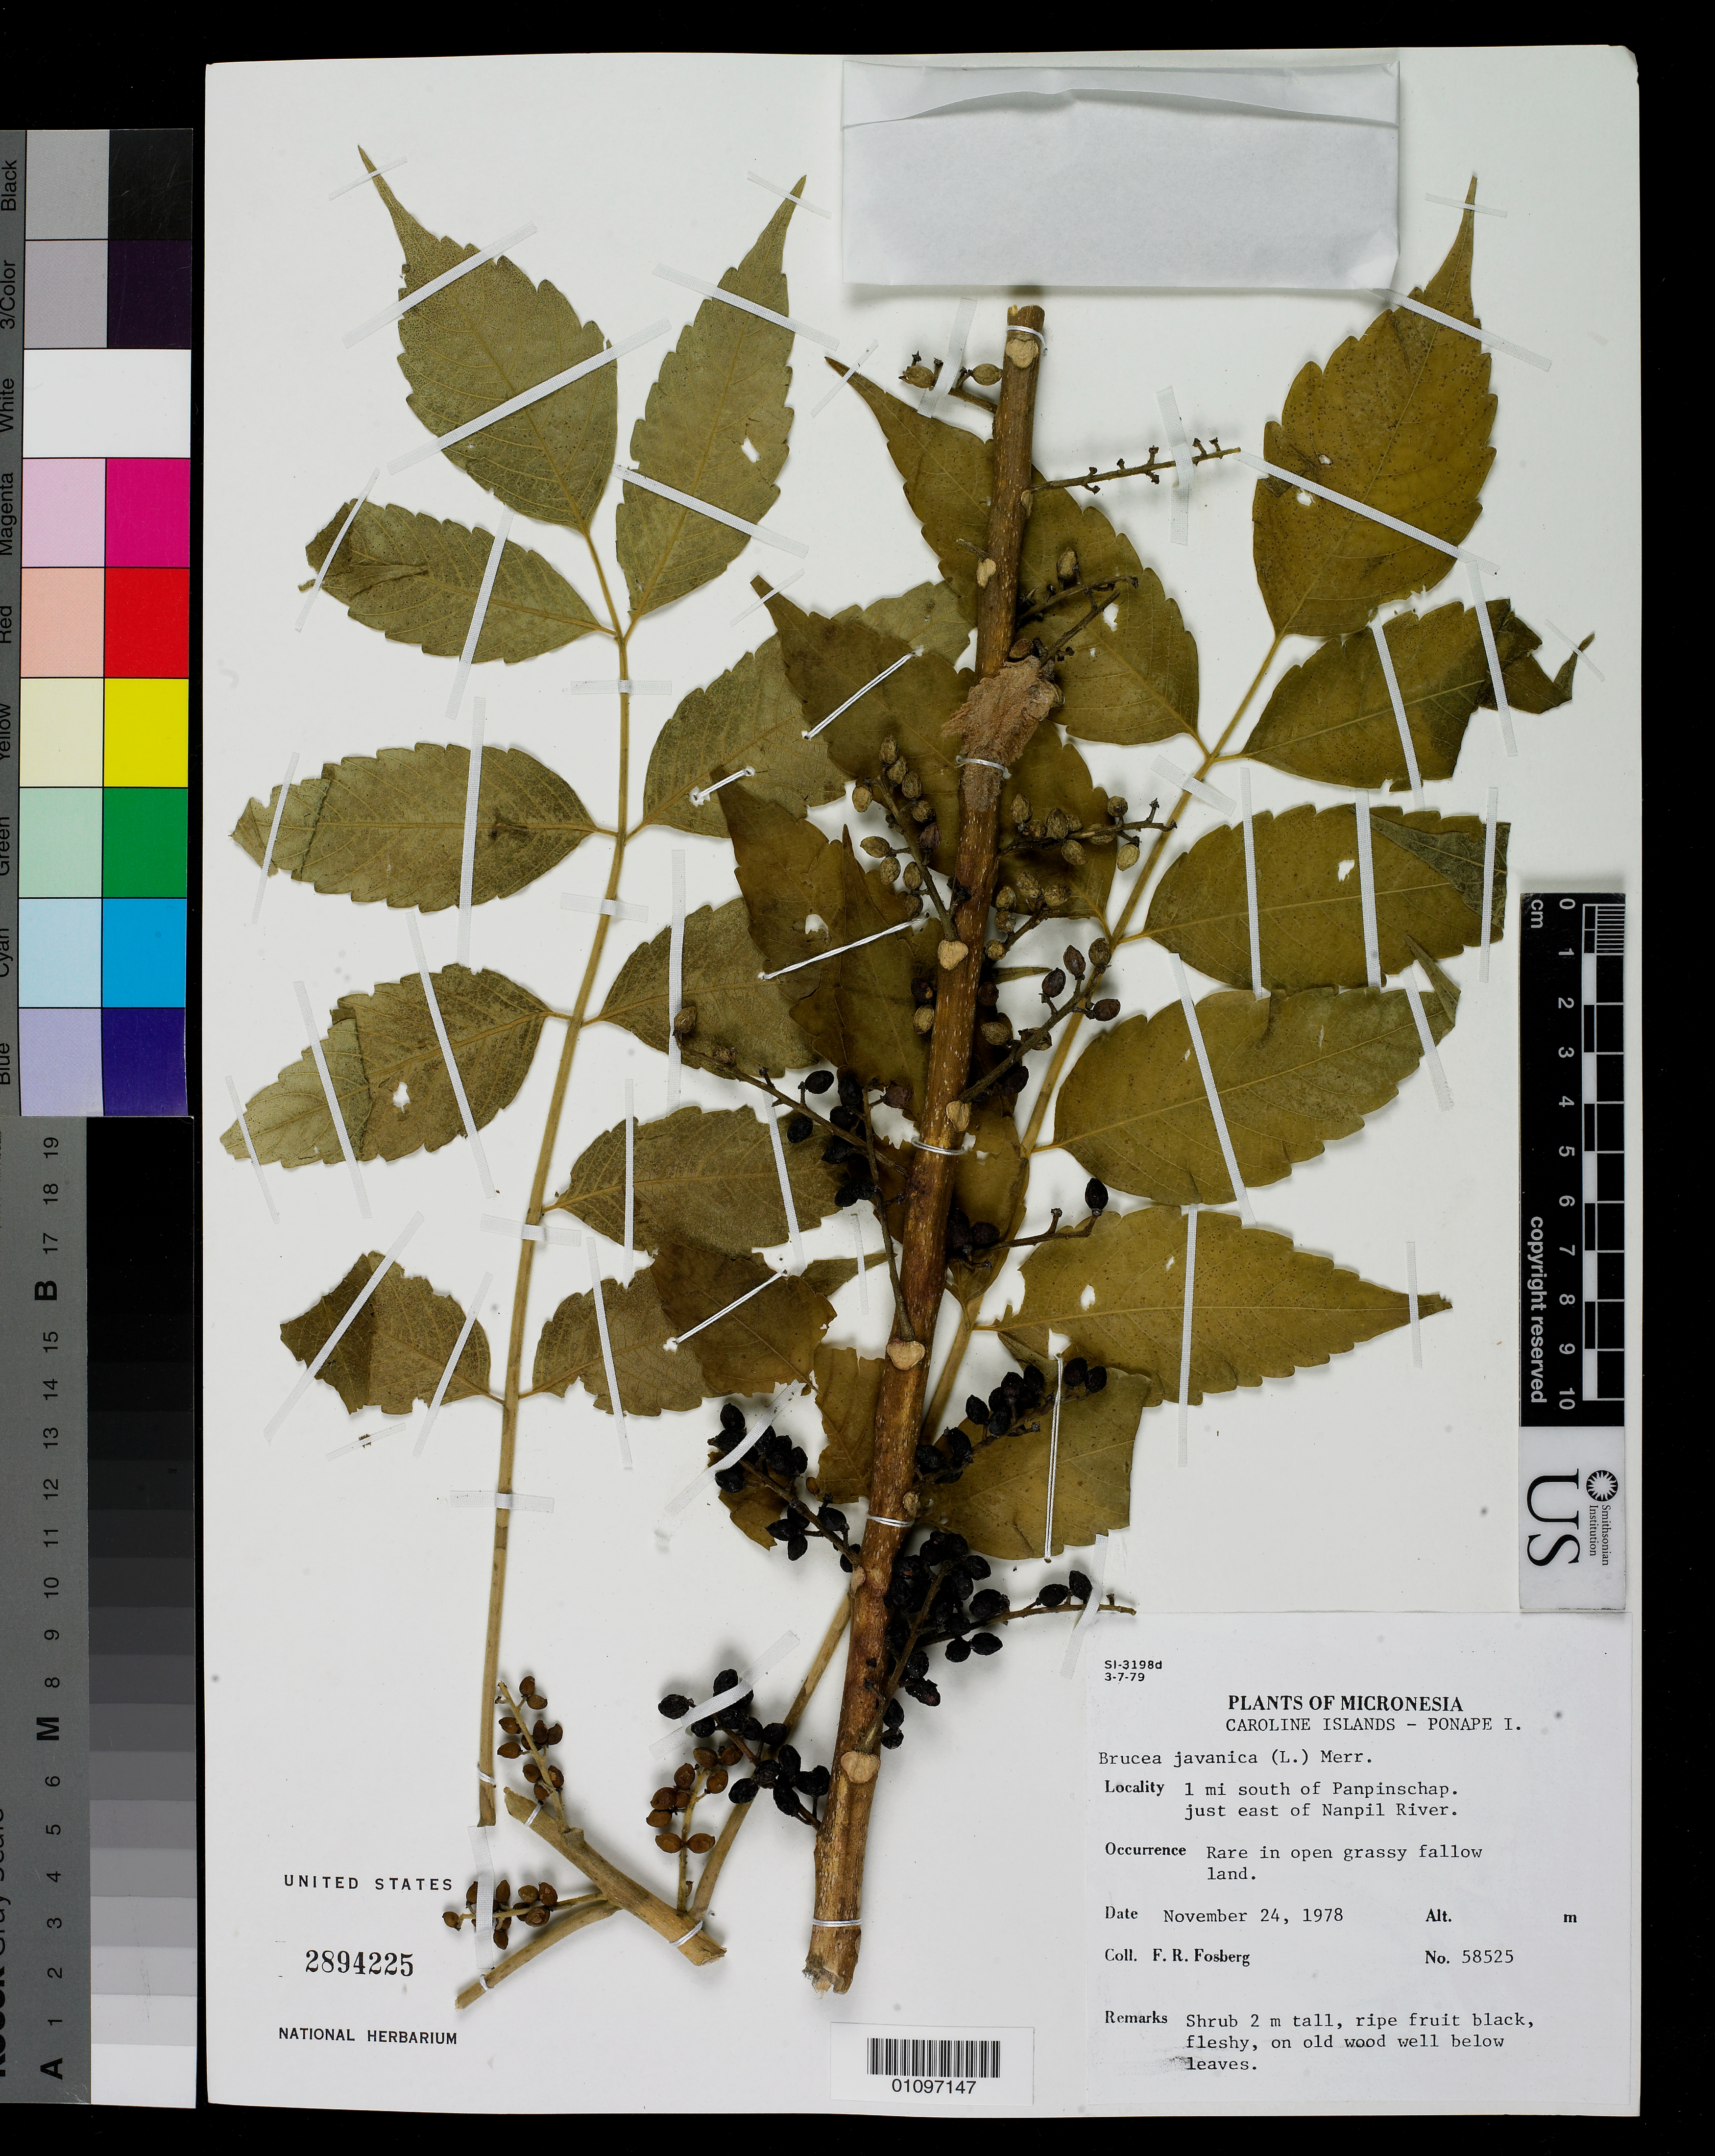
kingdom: Plantae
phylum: Tracheophyta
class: Magnoliopsida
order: Sapindales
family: Simaroubaceae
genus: Brucea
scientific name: Brucea javanica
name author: (L.) Merr.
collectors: F. R. Fosberg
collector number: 58525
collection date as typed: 24 Nov 1978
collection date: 1978-11-24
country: Micronesia, Federated States of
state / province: Pohnpei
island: Pohnpei [Ponape]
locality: Panpinshap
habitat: Open grassy fallow land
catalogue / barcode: US 2894225